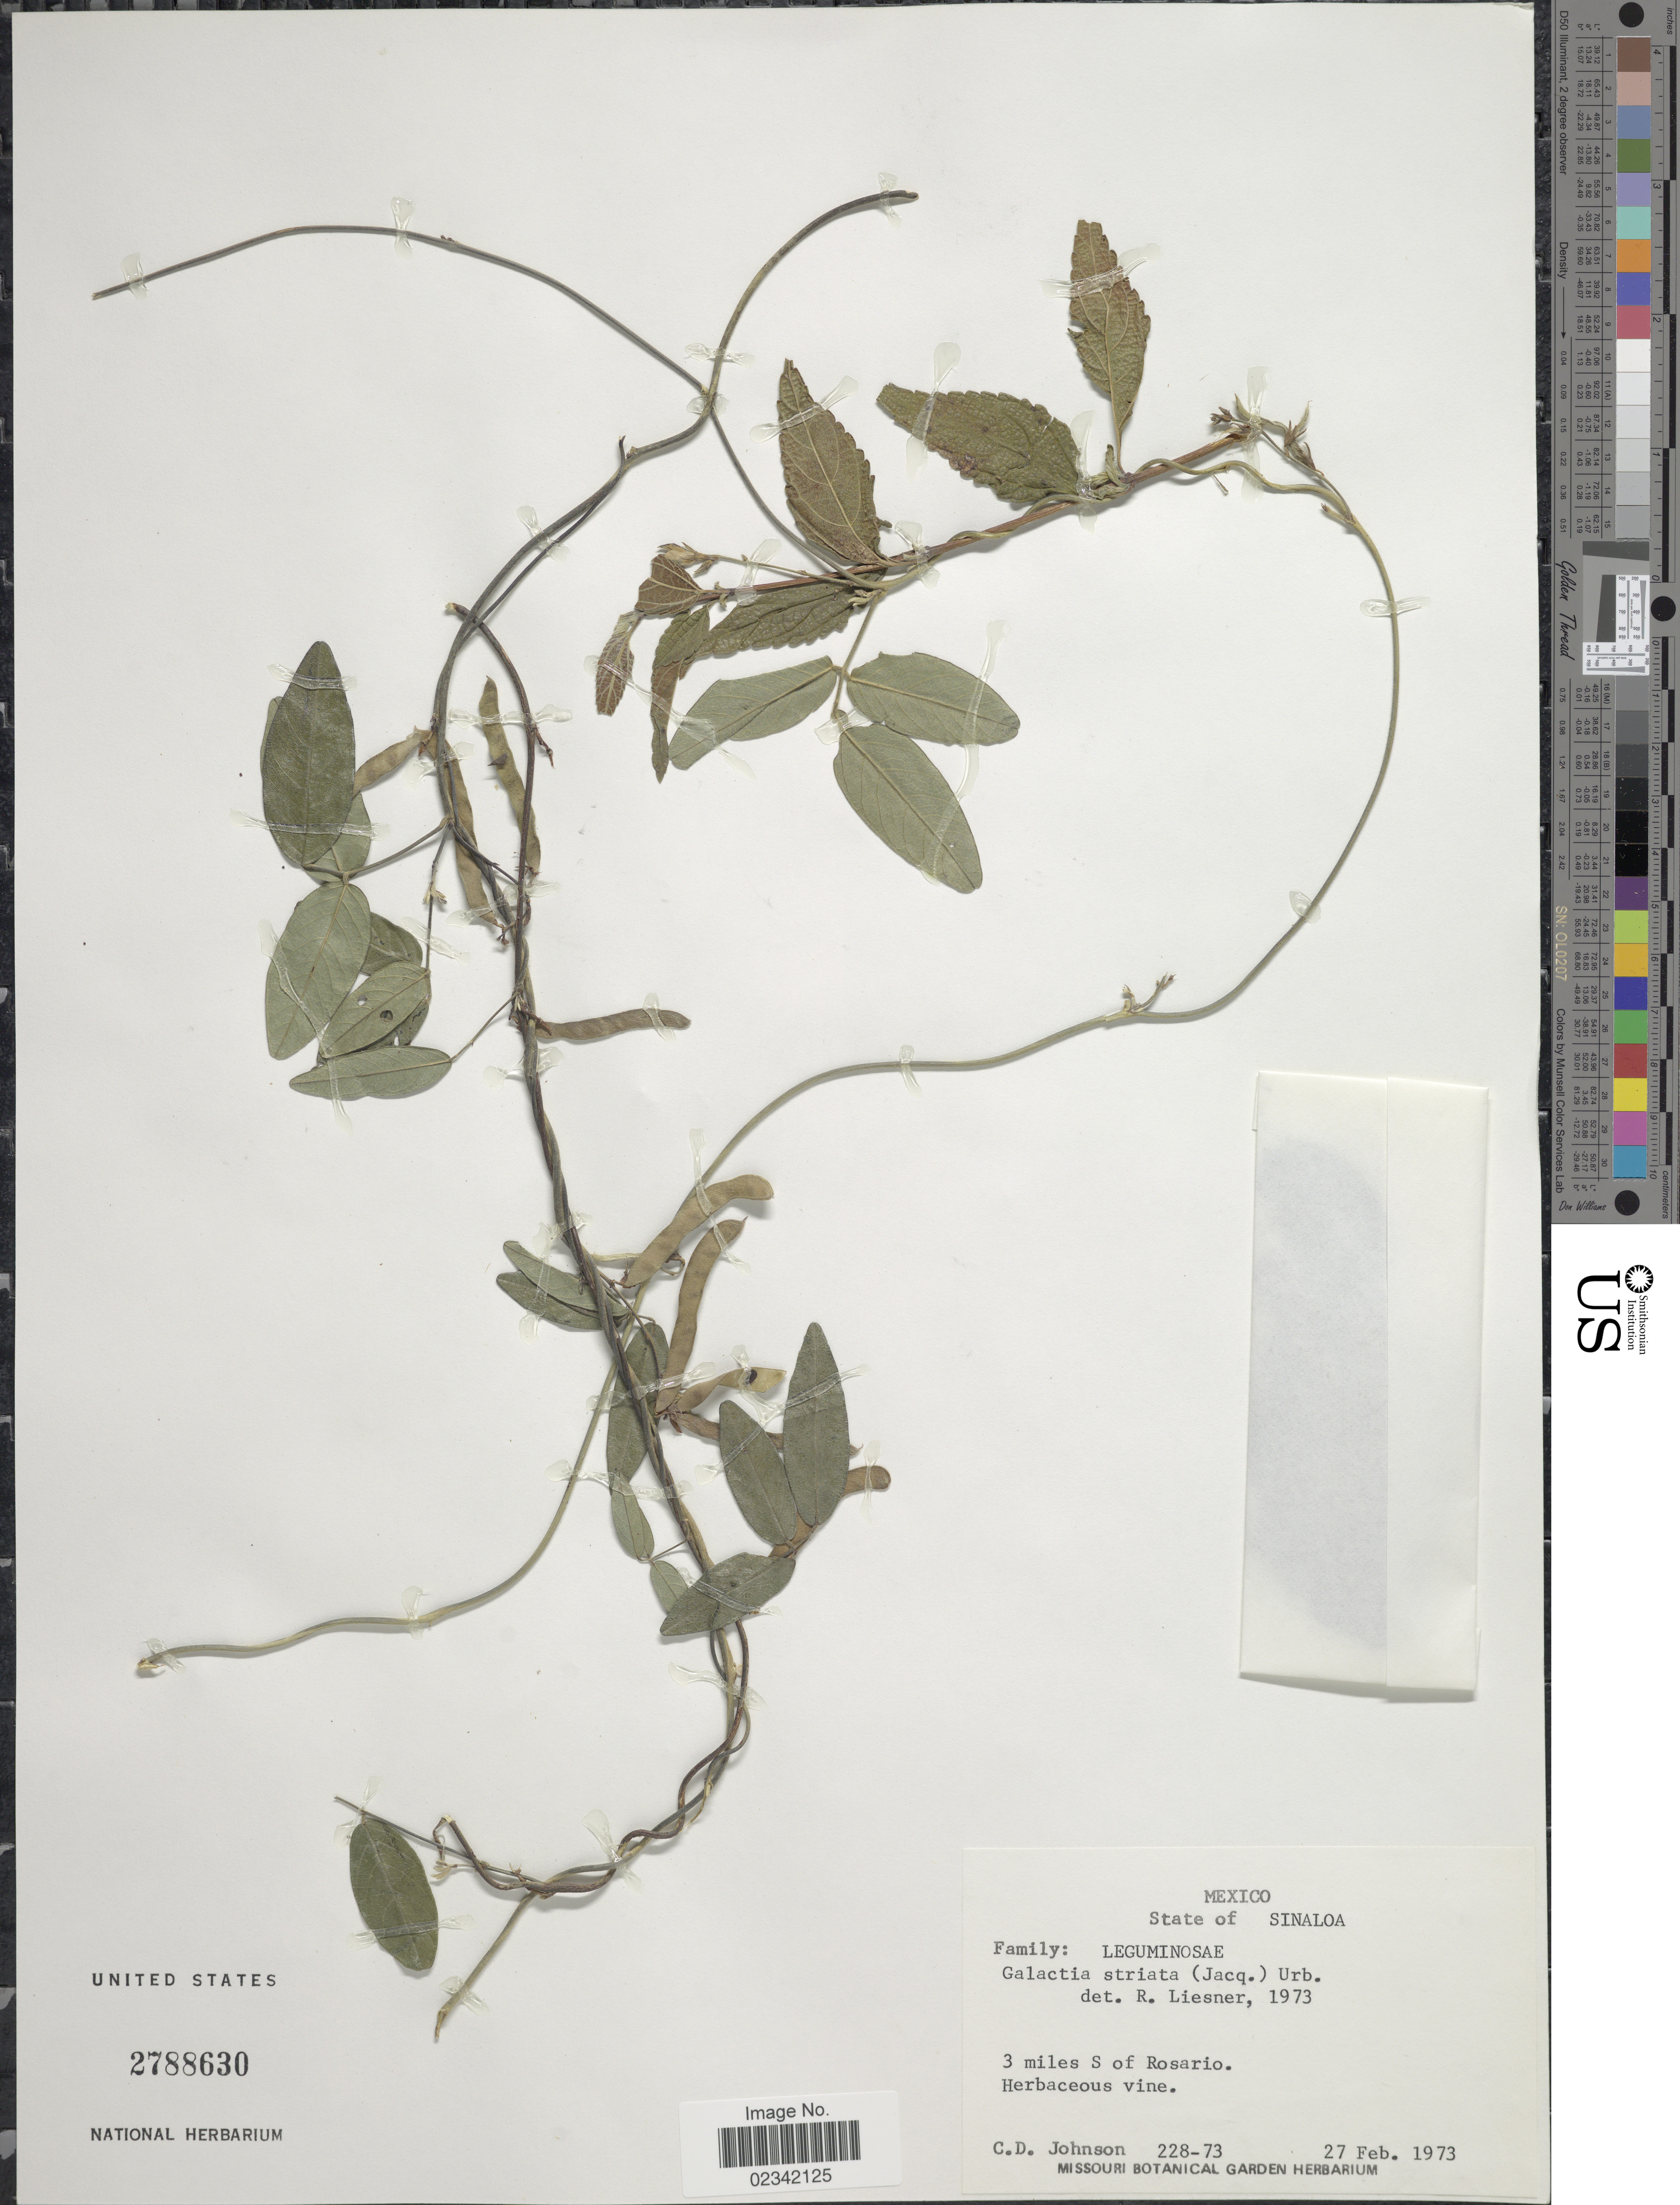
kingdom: Plantae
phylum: Tracheophyta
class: Magnoliopsida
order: Fabales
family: Fabaceae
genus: Galactia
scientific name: Galactia striata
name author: (Jacq.) Urb.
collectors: C. D. Johnson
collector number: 228-73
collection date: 1973-02-27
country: Mexico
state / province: Sinaloa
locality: State of Sinaloa, 3 miles S of Rosario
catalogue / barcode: US 2788630